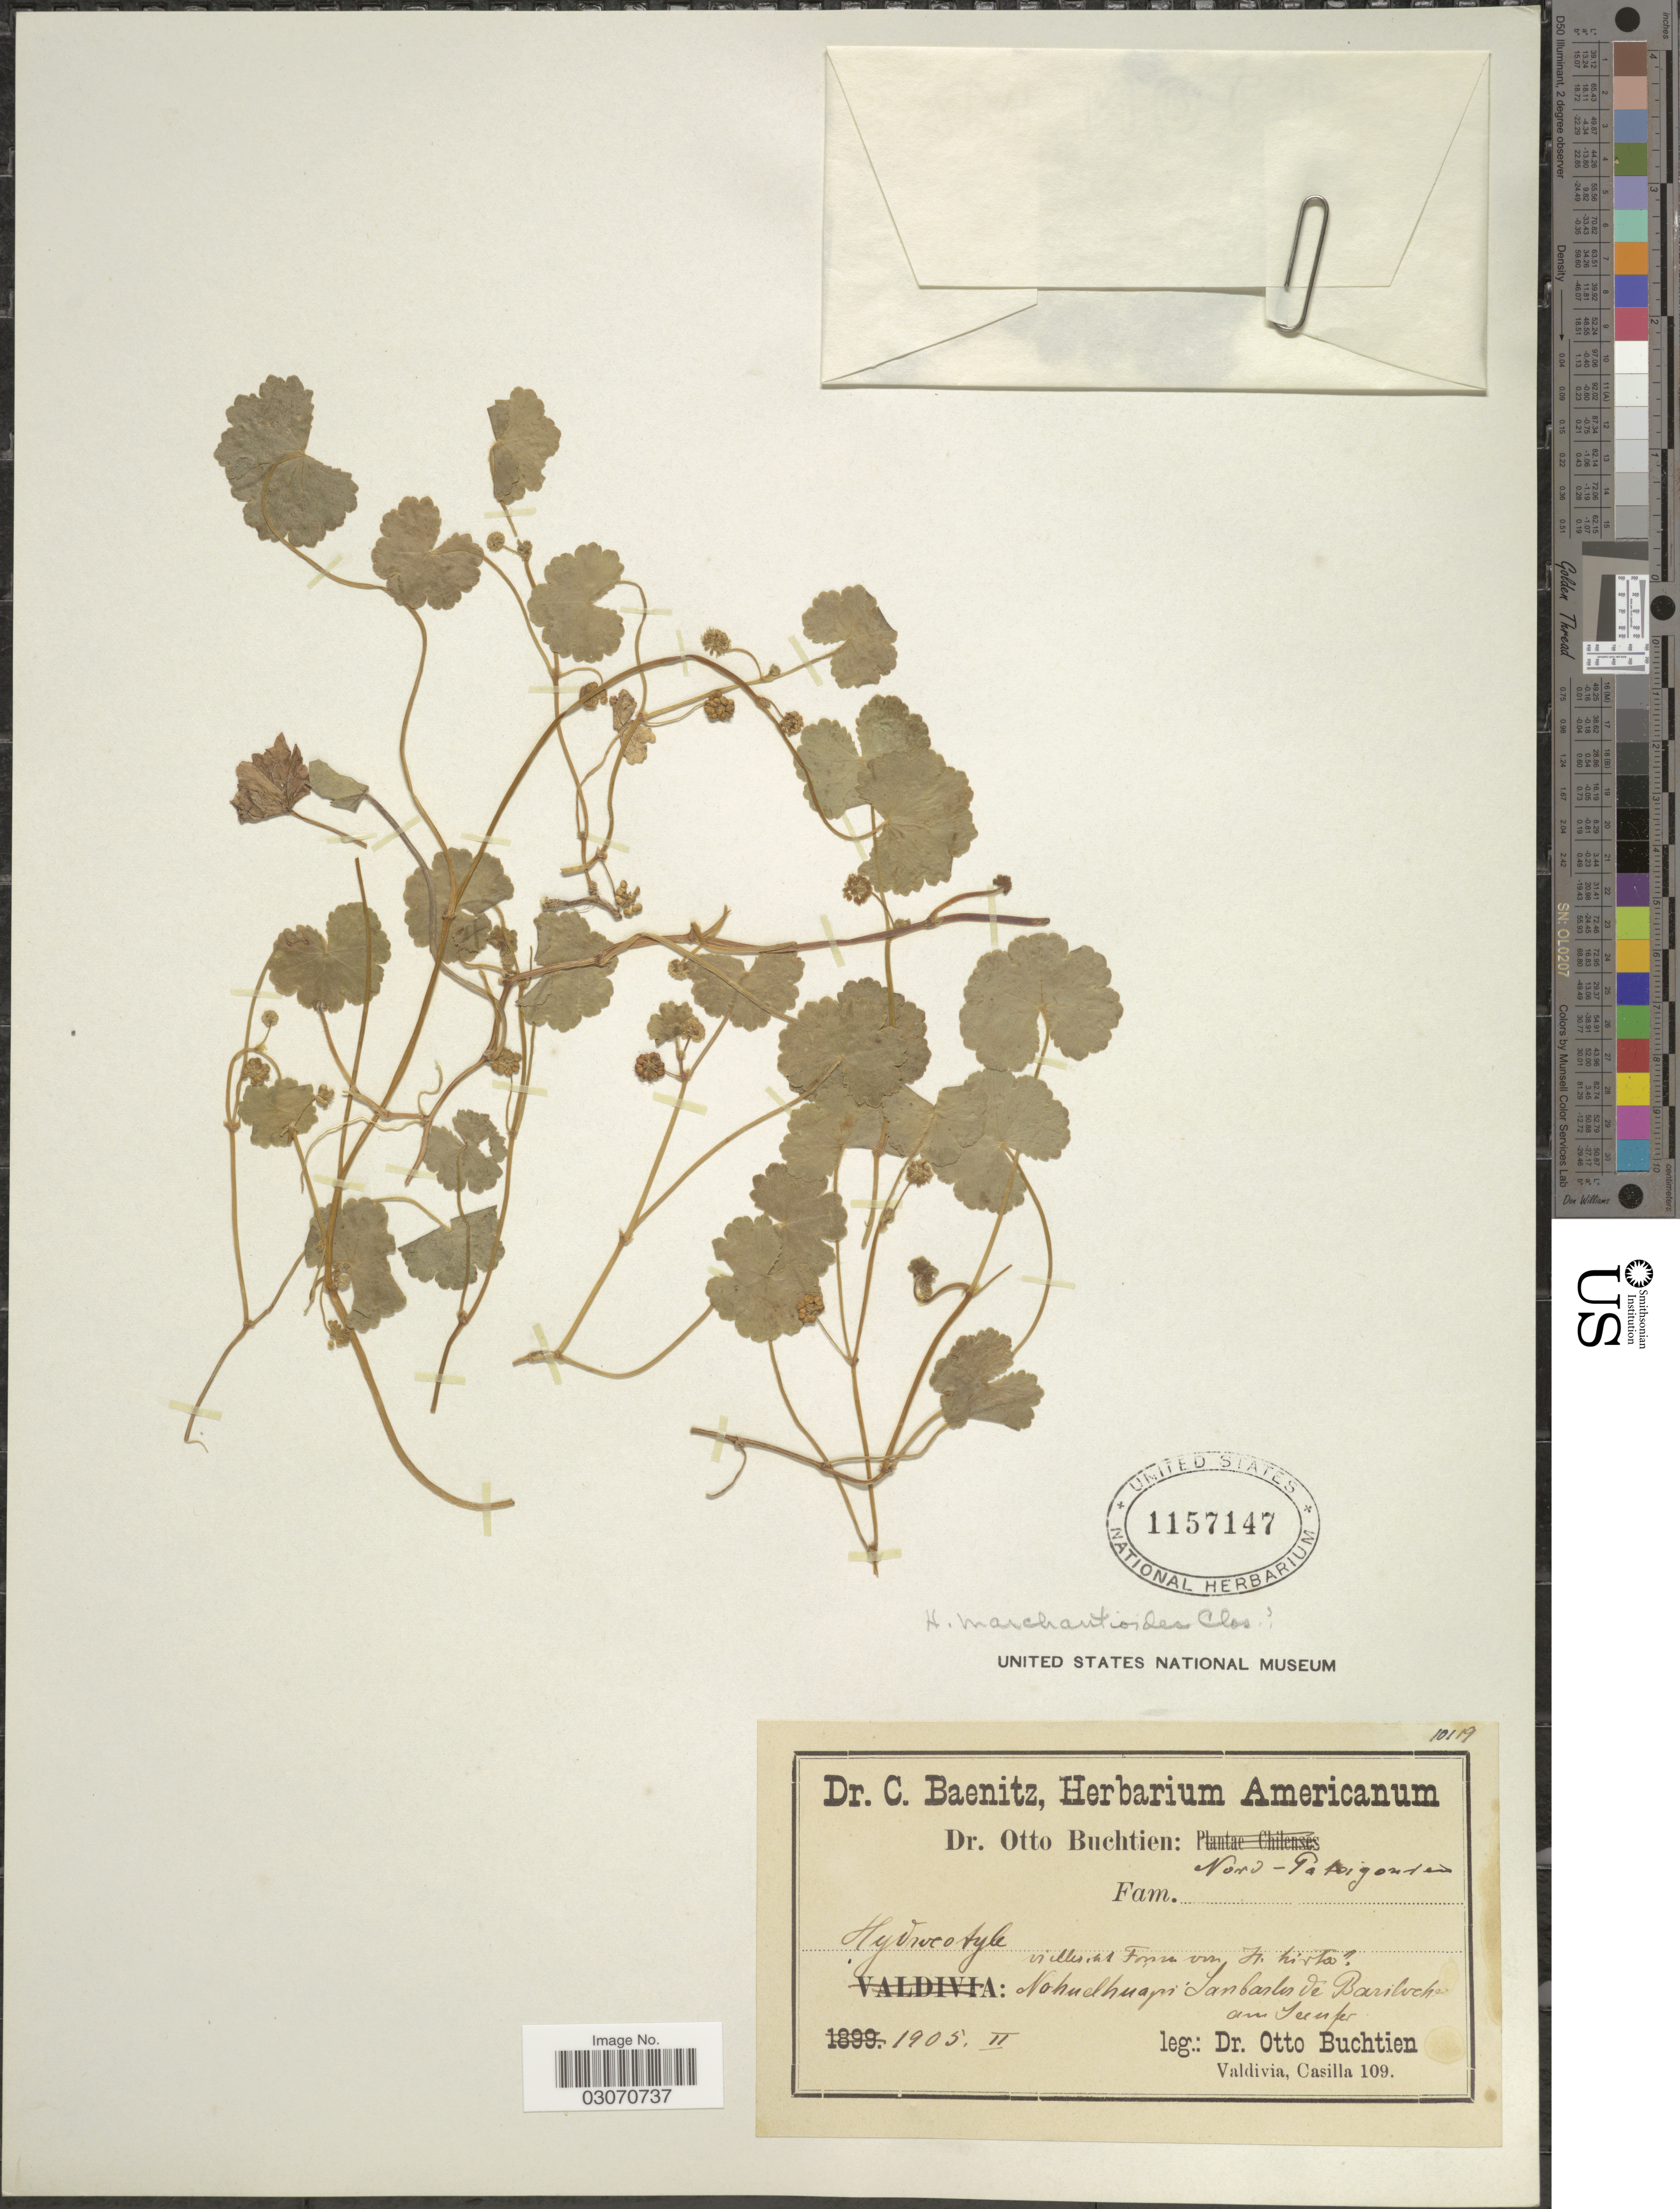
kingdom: Plantae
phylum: Tracheophyta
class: Magnoliopsida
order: Apiales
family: Araliaceae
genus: Hydrocotyle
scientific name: Hydrocotyle chamaemorus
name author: Cham. & Schltdl.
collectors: O. Buchtien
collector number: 10119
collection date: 1905-02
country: Argentina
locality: Nord-Patagonie, Nahuelhuapi San Carlos de Bariloche am Seeufer.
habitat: am Seeunfer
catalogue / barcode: US 1157147